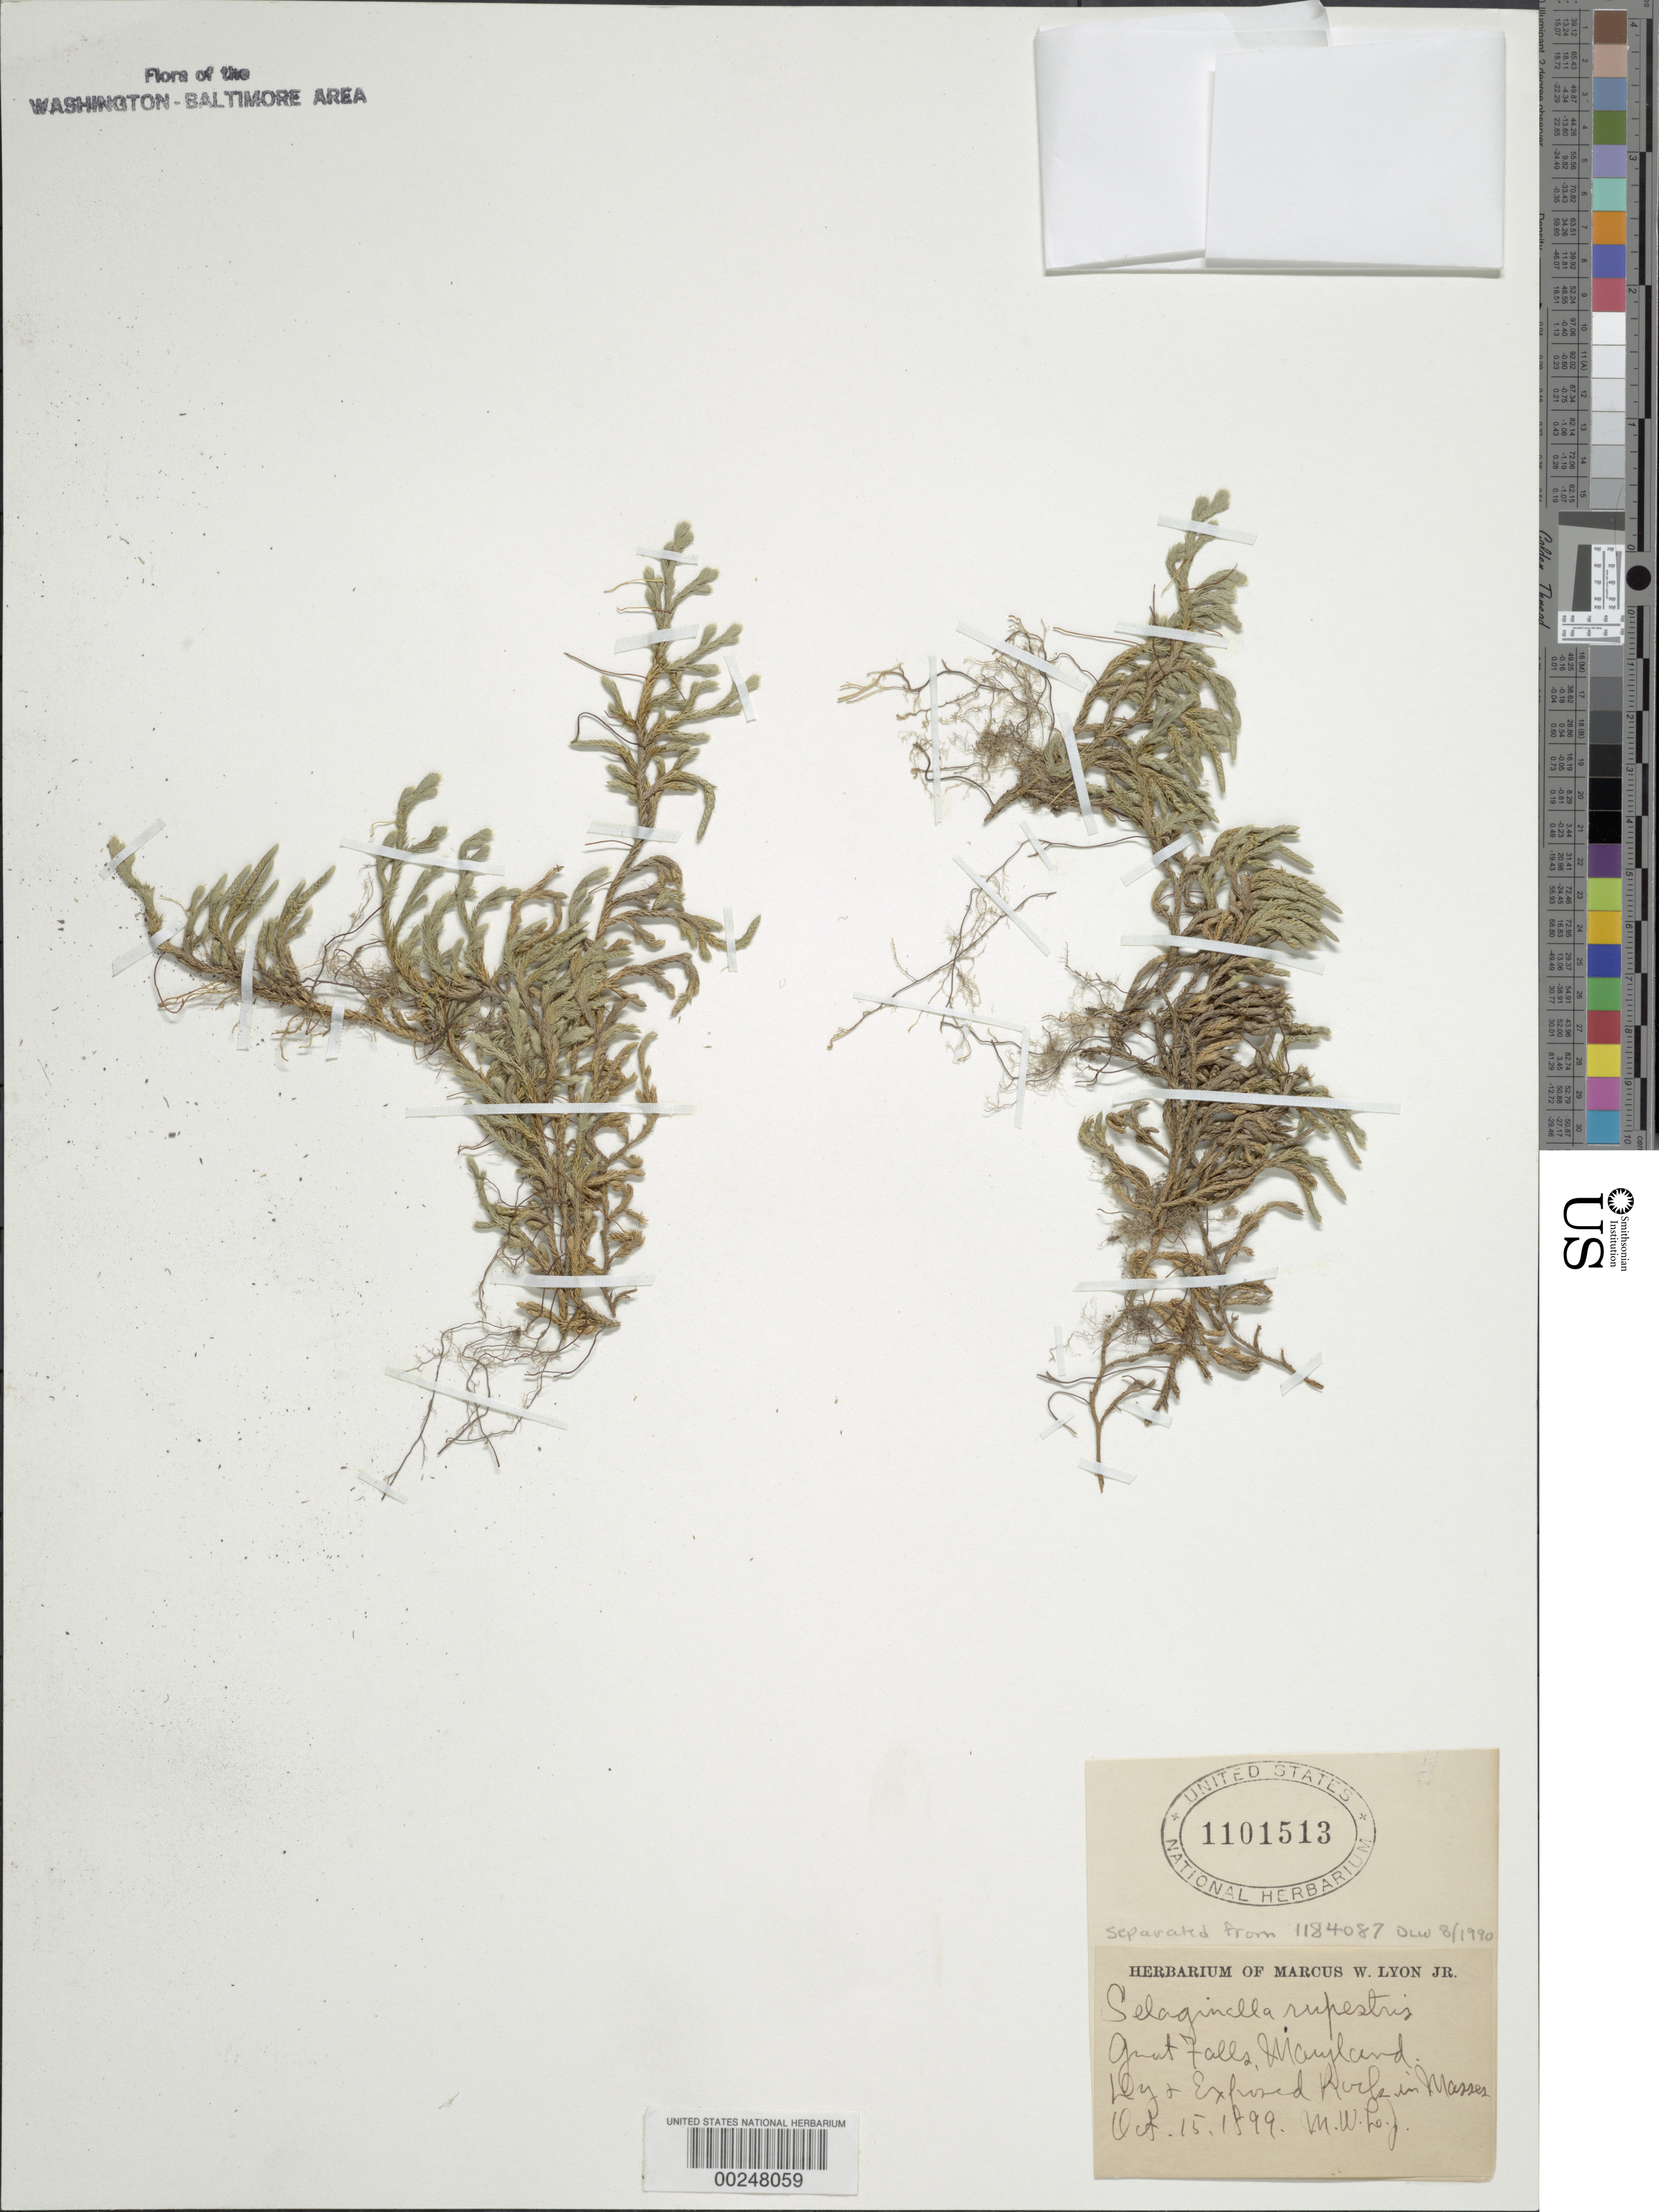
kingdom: Plantae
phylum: Tracheophyta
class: Lycopodiopsida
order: Selaginellales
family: Selaginellaceae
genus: Selaginella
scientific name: Selaginella rupestris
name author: (L.) Spring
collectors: M. W. Lyon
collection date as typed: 15 Oct 1899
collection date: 1899-10-15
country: United States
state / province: Maryland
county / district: Montgomery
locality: Great Falls C. & O. Canal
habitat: Dry and exposed rock in mosses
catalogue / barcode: US 1101513